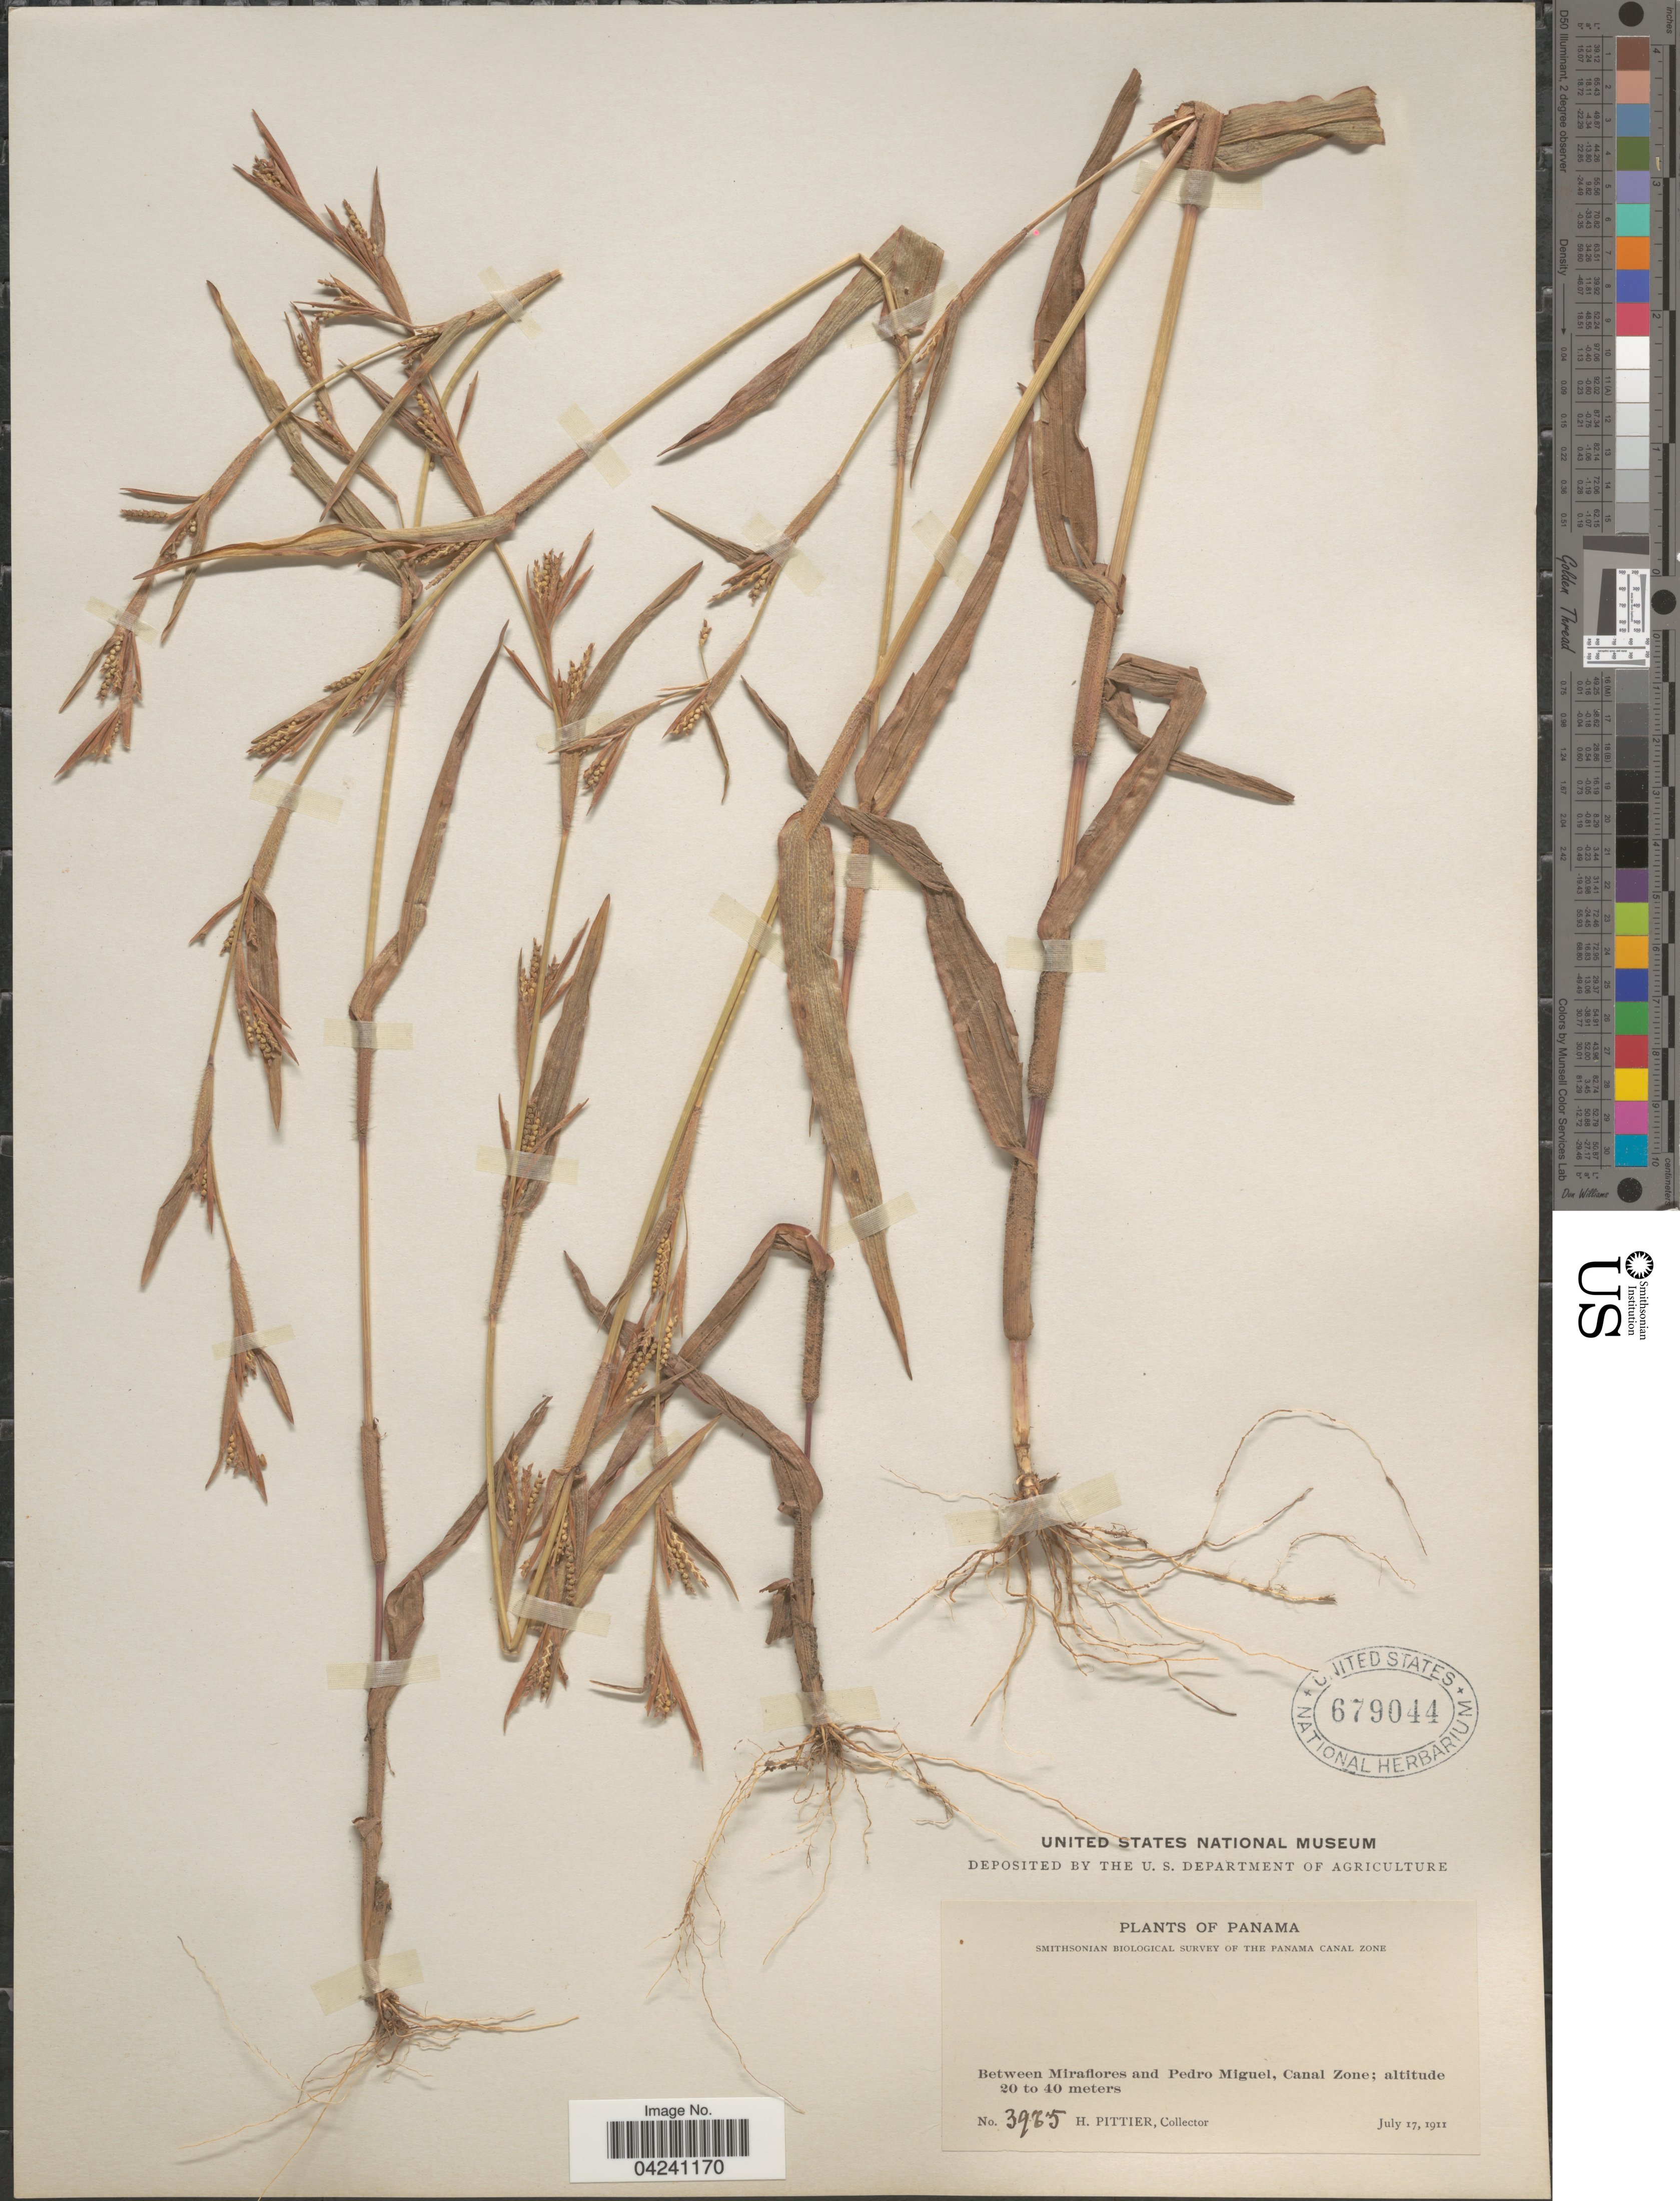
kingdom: Plantae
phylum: Tracheophyta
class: Liliopsida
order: Poales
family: Poaceae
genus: Hackelochloa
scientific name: Hackelochloa granularis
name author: (L.) Kuntze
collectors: H. F. Pittier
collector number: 3915*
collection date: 1911-07-17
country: Panama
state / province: Colón / Panamá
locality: Smithsonian Biological Survey of the Panama Canal Zone. Between Miraflores and Pedro Miguel, Canal Zone.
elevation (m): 20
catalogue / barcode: US 679044